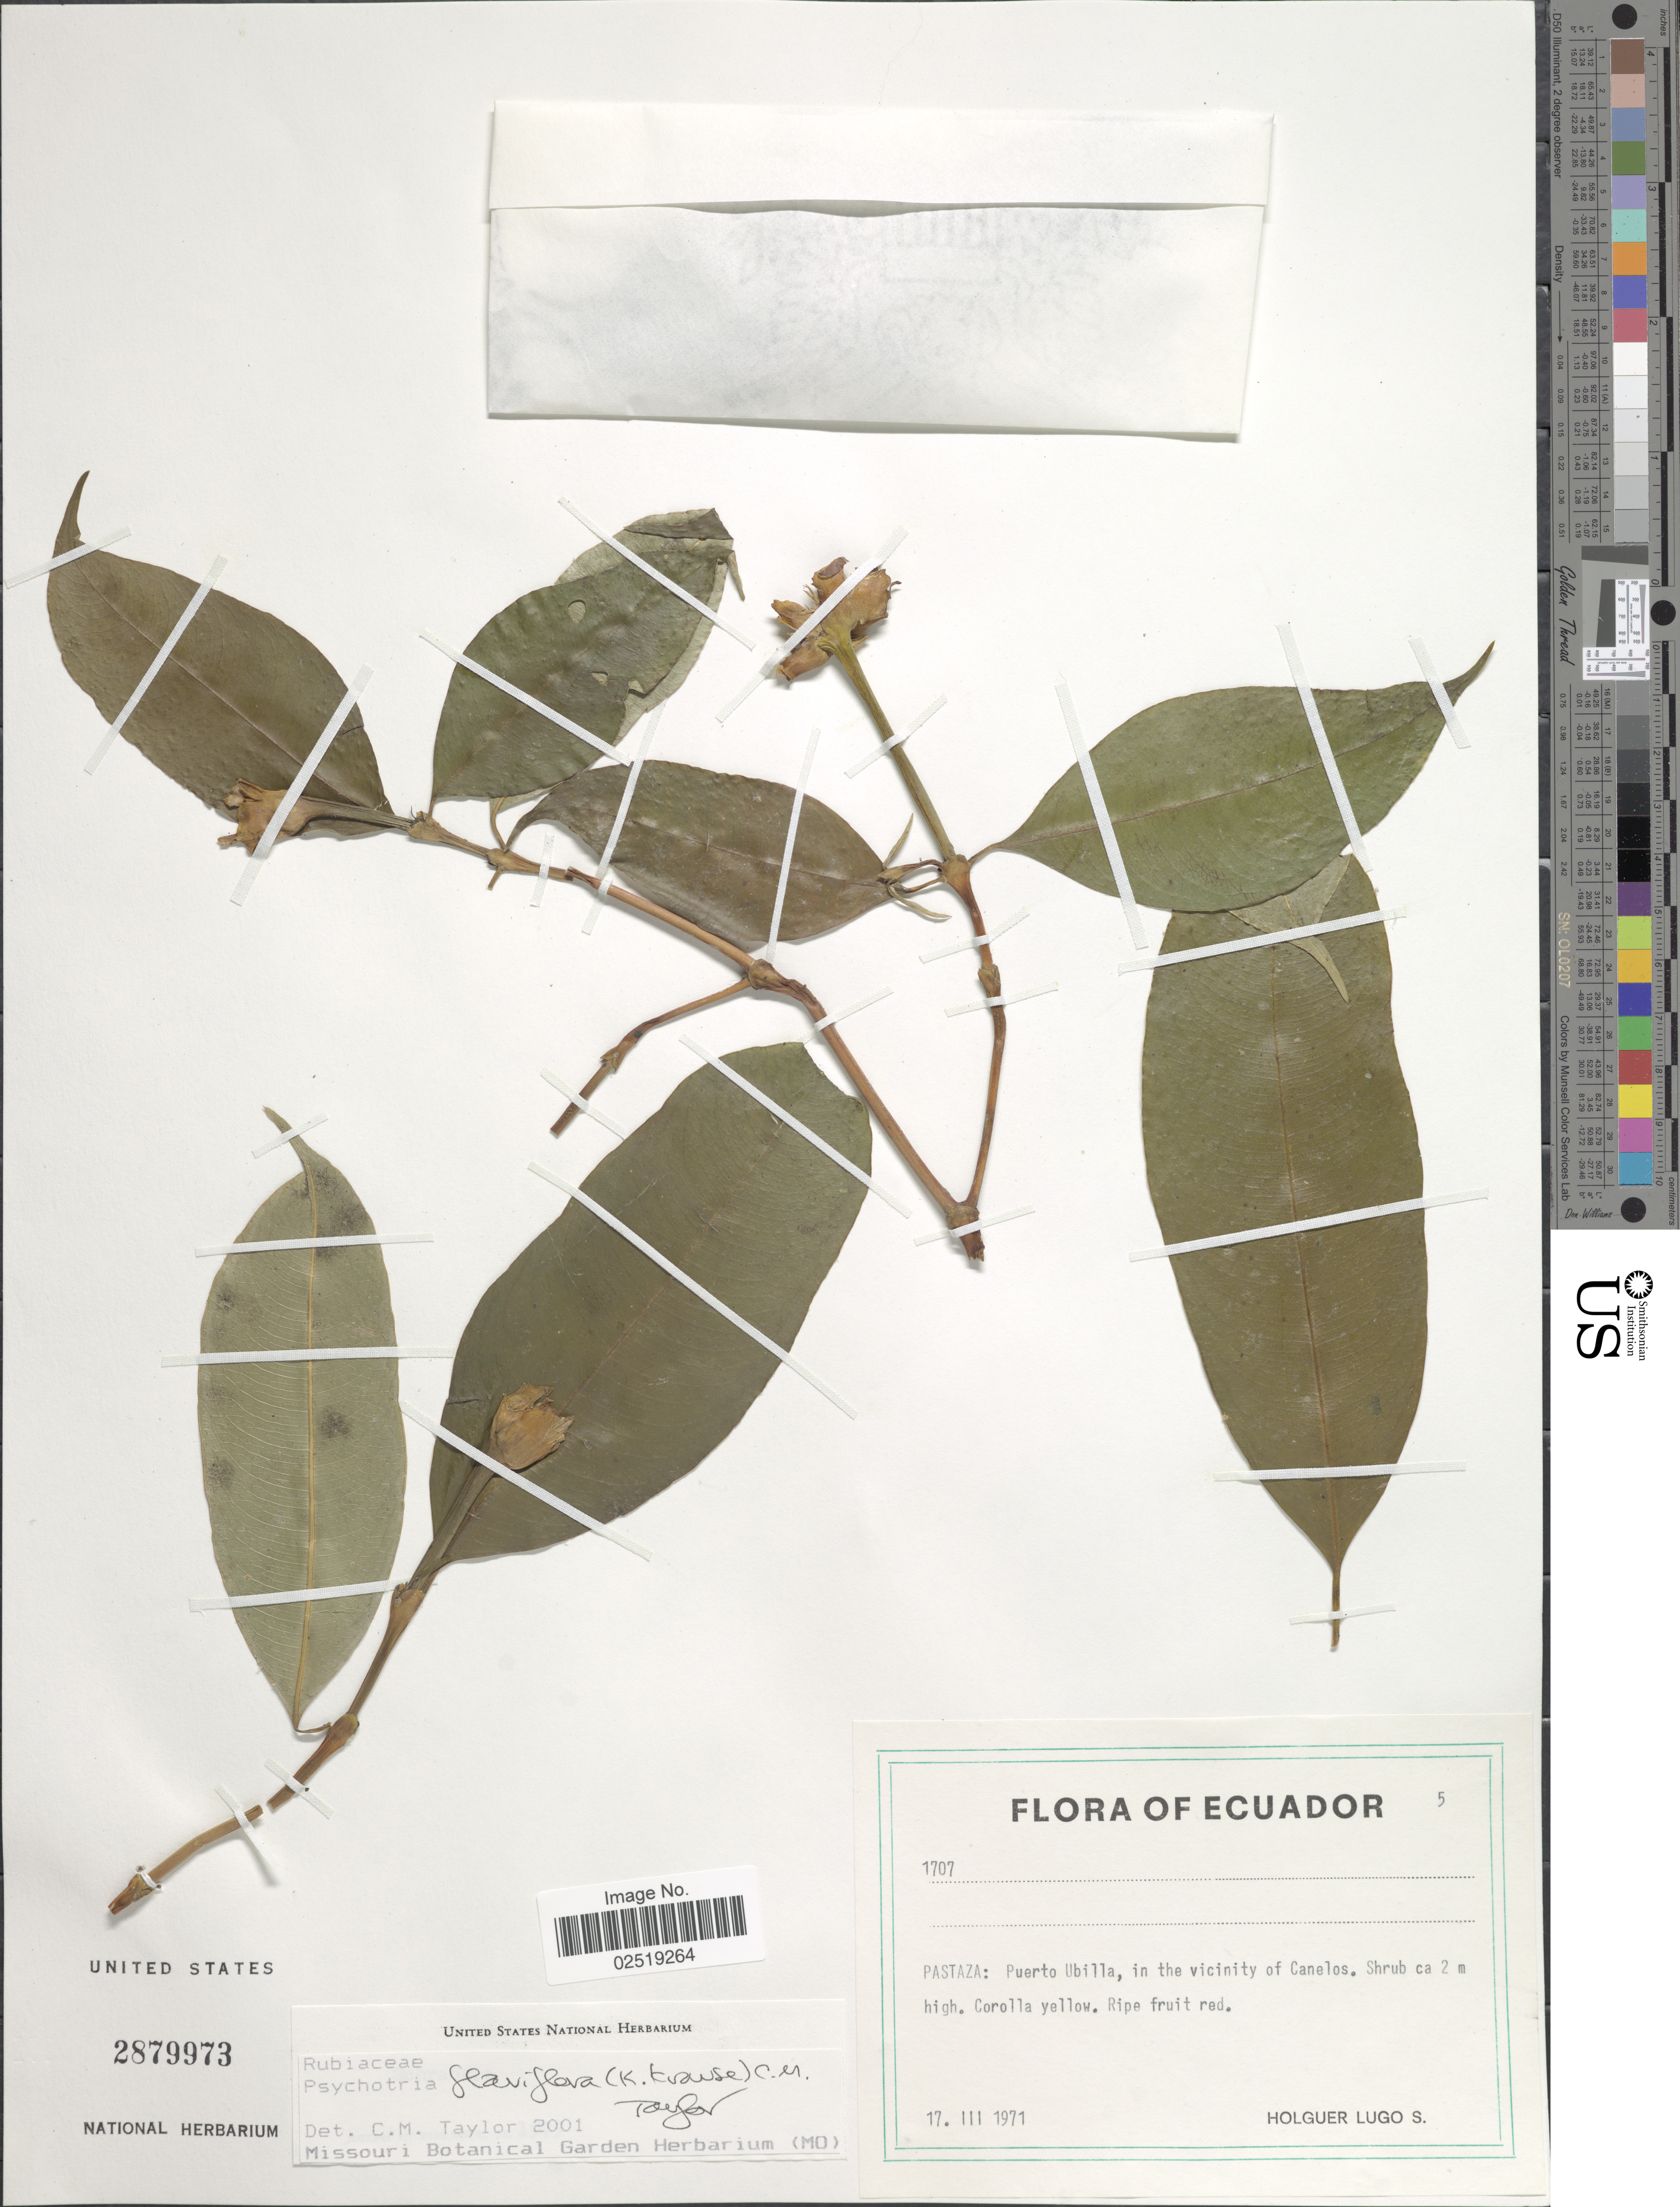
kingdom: Plantae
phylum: Tracheophyta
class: Magnoliopsida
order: Gentianales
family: Rubiaceae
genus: Psychotria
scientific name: Psychotria flaviflora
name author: (K. Krause) C.M. Taylor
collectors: H. Lugo S.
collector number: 1707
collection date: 1971-03-17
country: Ecuador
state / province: Pastaza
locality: Pastaza: Puerto Ubilla, in the vicinity of Canelos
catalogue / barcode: US 2879973